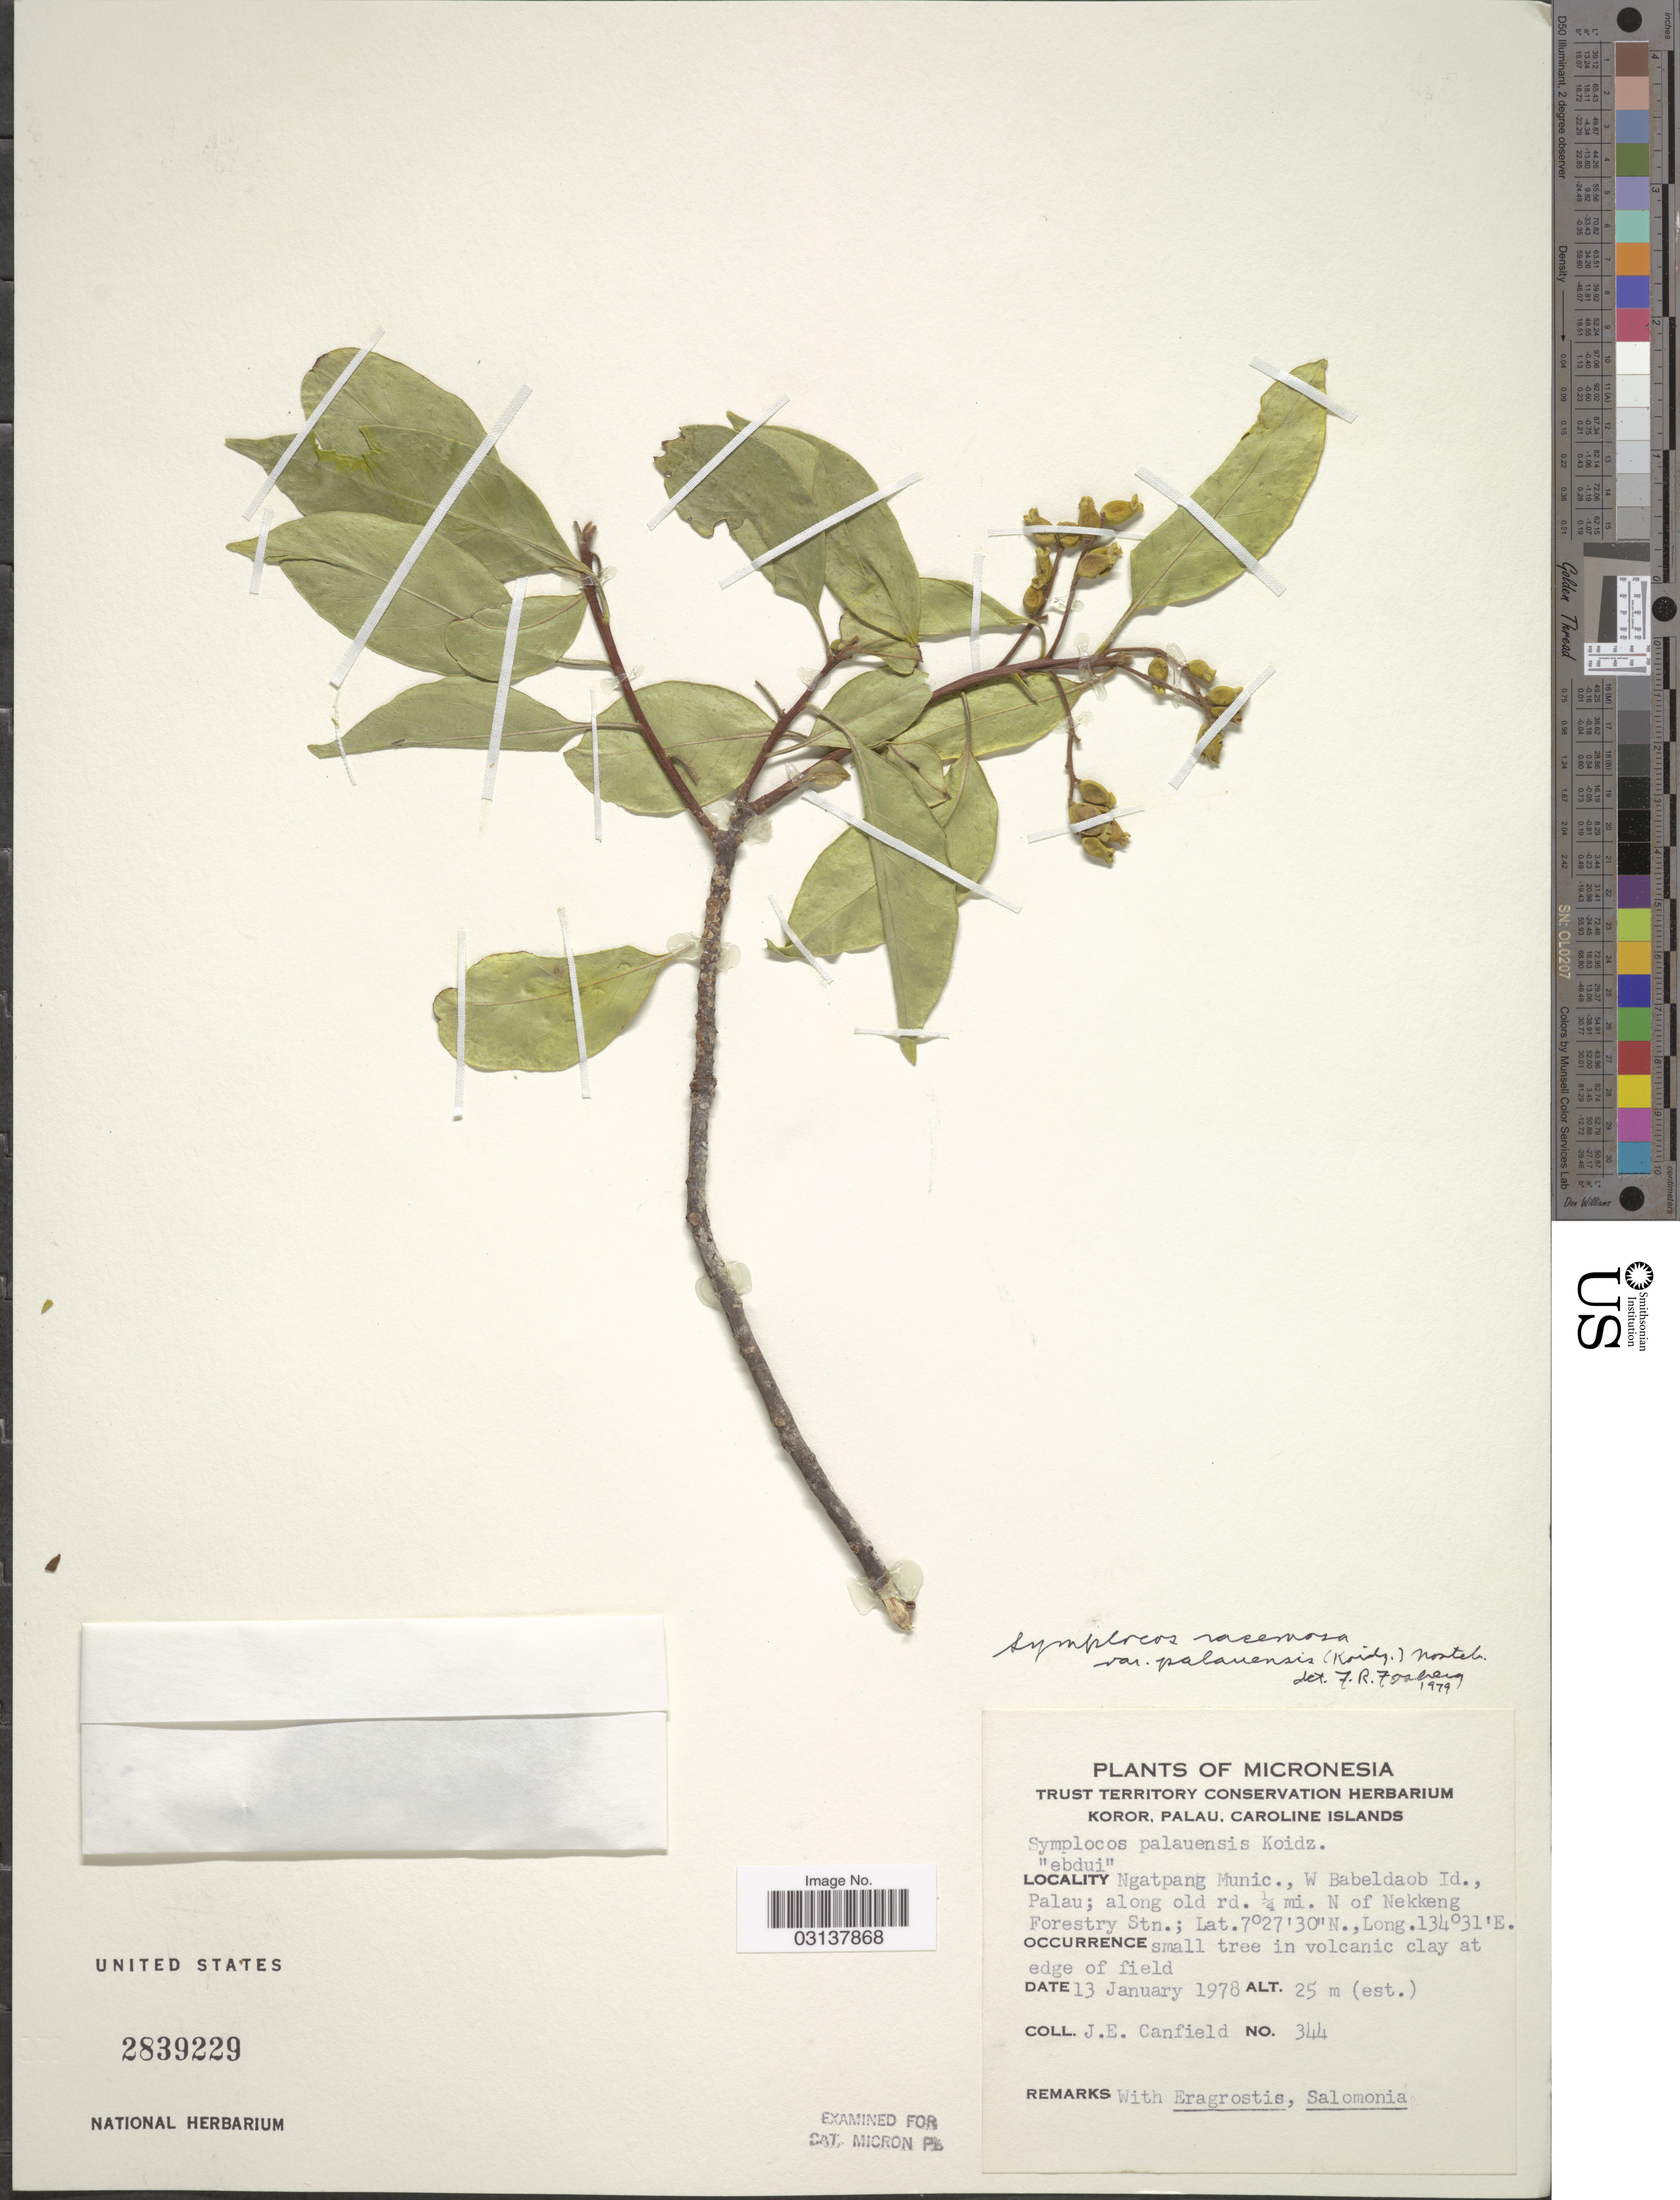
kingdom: Plantae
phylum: Tracheophyta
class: Magnoliopsida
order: Ericales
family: Symplocaceae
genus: Symplocos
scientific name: Symplocos sp.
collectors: J. E. Canfield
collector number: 344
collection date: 1978-01-13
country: Palau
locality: Micronesia. Ngatpang Munic., W Babeldaob Id., Palau; along old rd. ¼ mi. N of Nekkeng Forestry Stn.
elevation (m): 25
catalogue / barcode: US 2839229